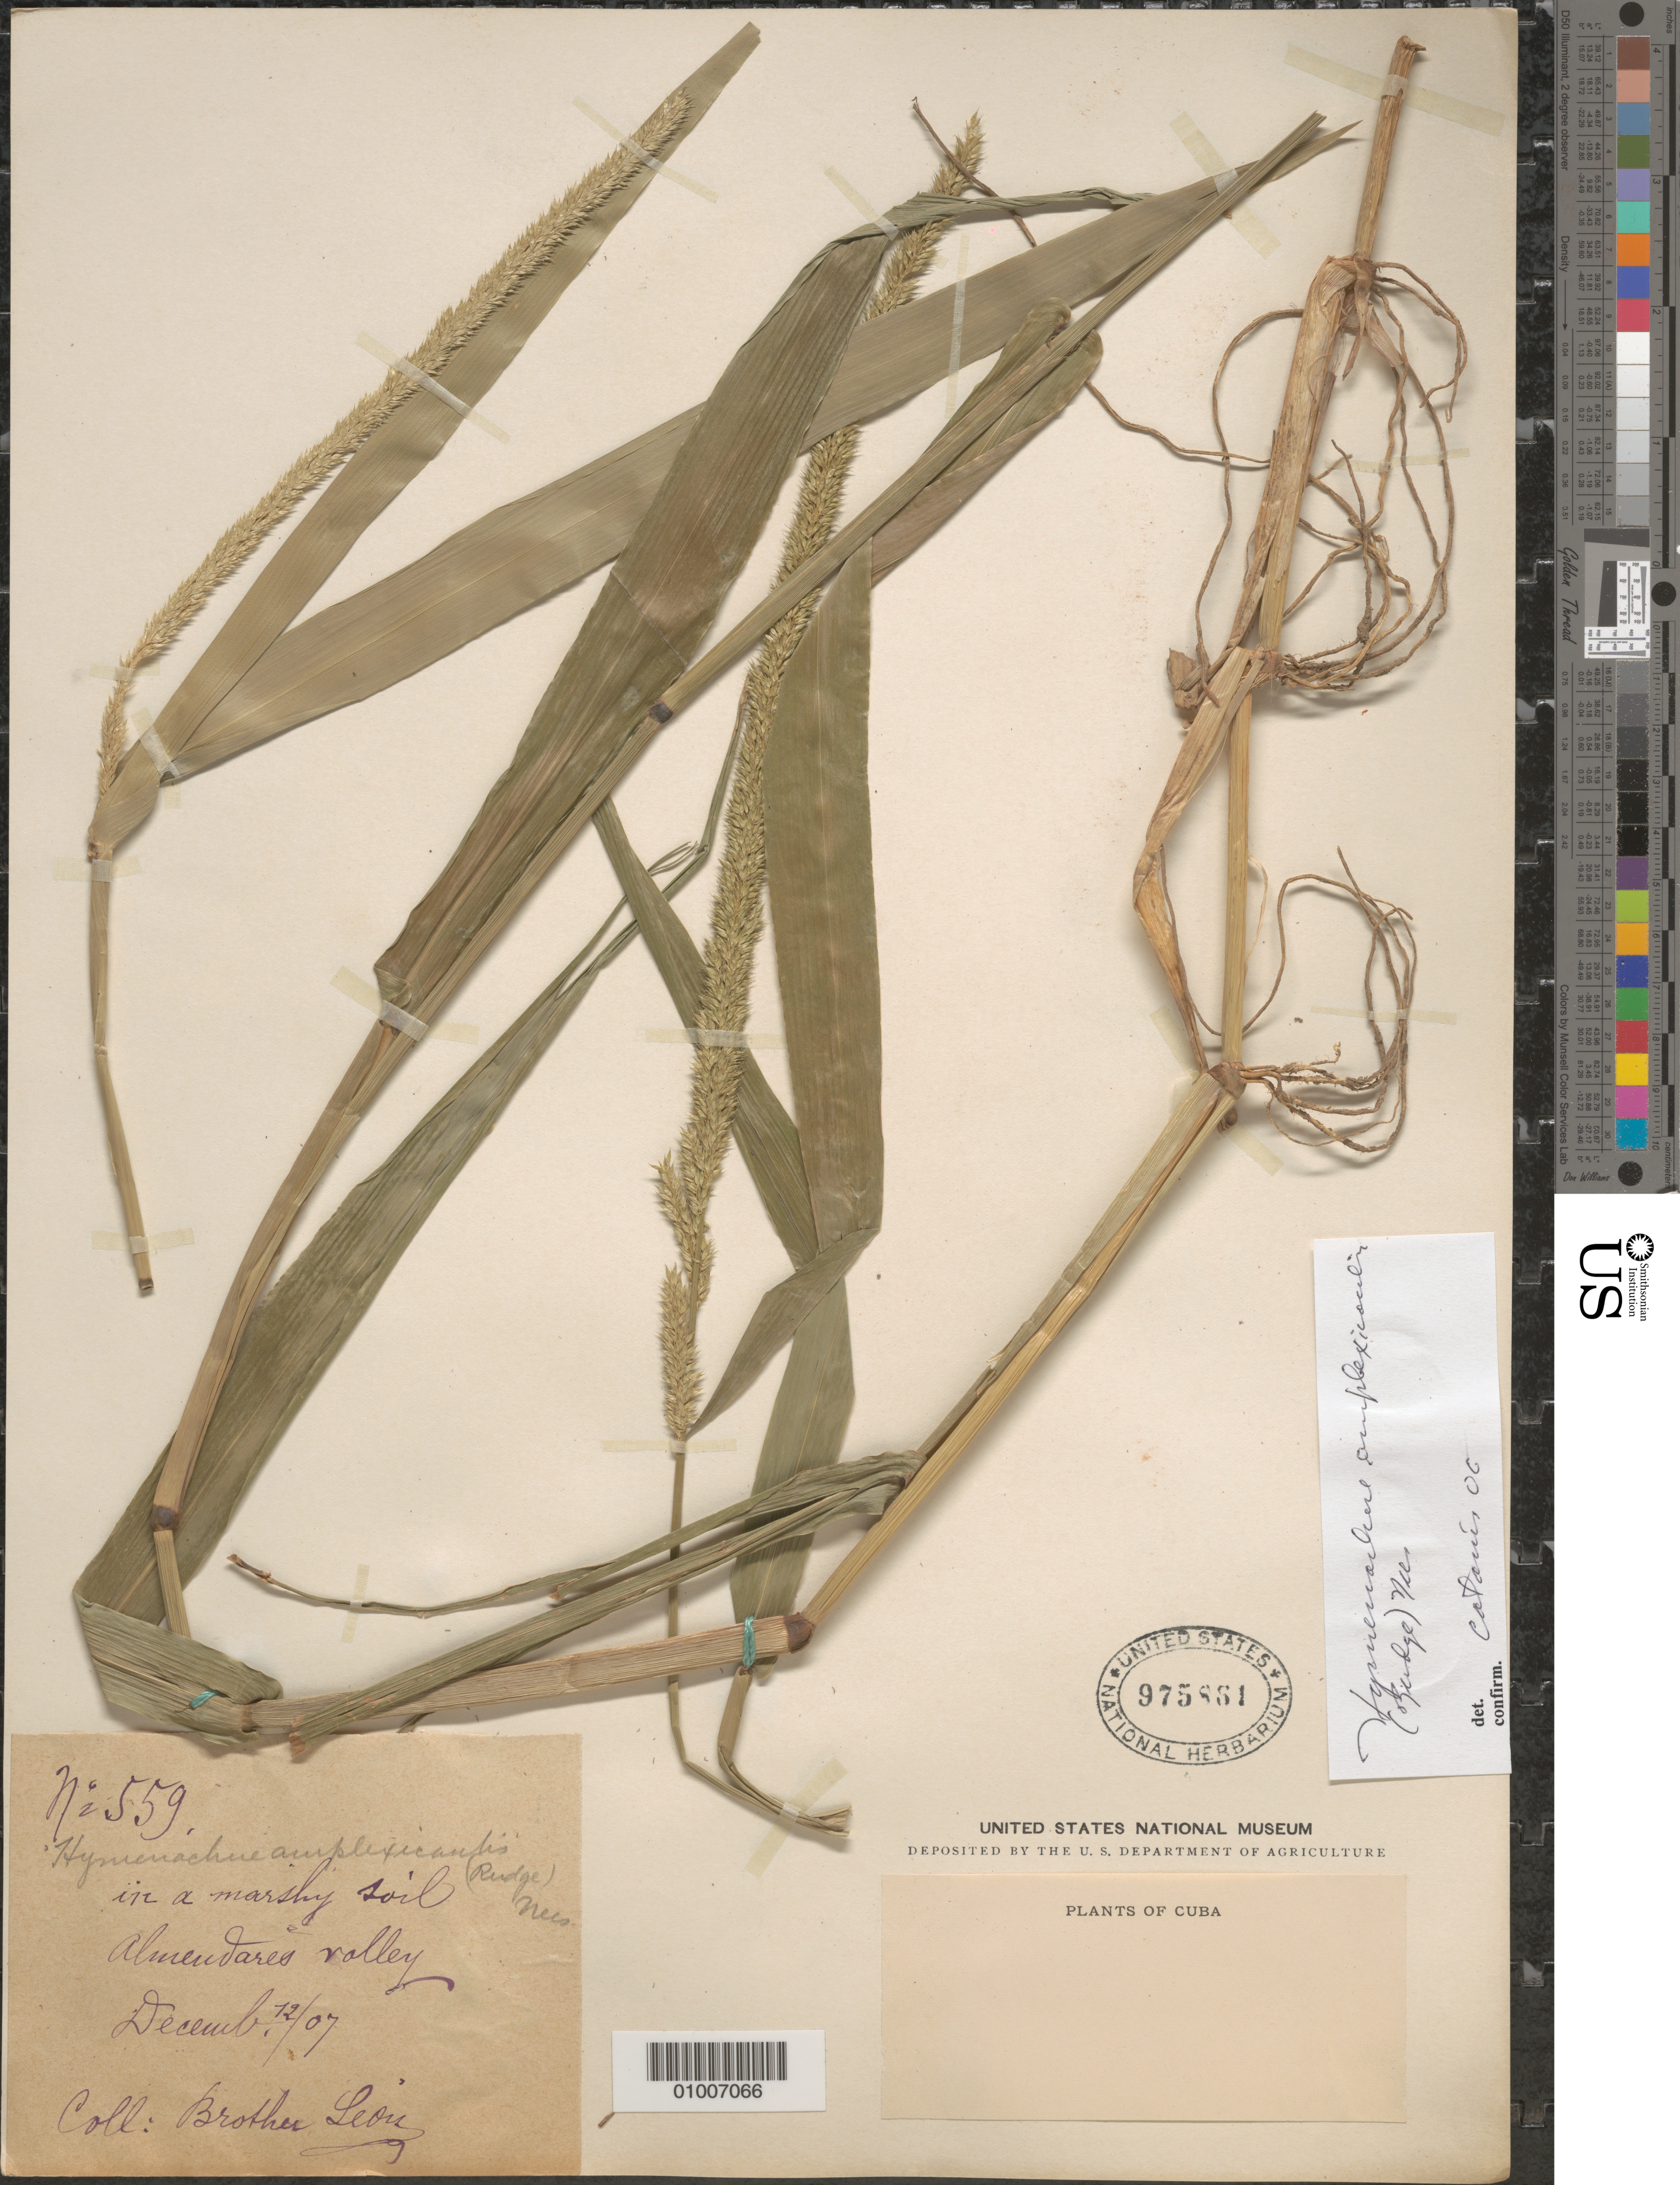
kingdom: Plantae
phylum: Tracheophyta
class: Liliopsida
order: Poales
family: Poaceae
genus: Hymenachne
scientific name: Hymenachne amplexicaulis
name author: (Rudge) Nees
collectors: Bro. León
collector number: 559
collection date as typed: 12 Dec 1907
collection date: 1907-12-12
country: Cuba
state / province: La Habana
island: Cuba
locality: Almendares valley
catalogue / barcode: US 975881